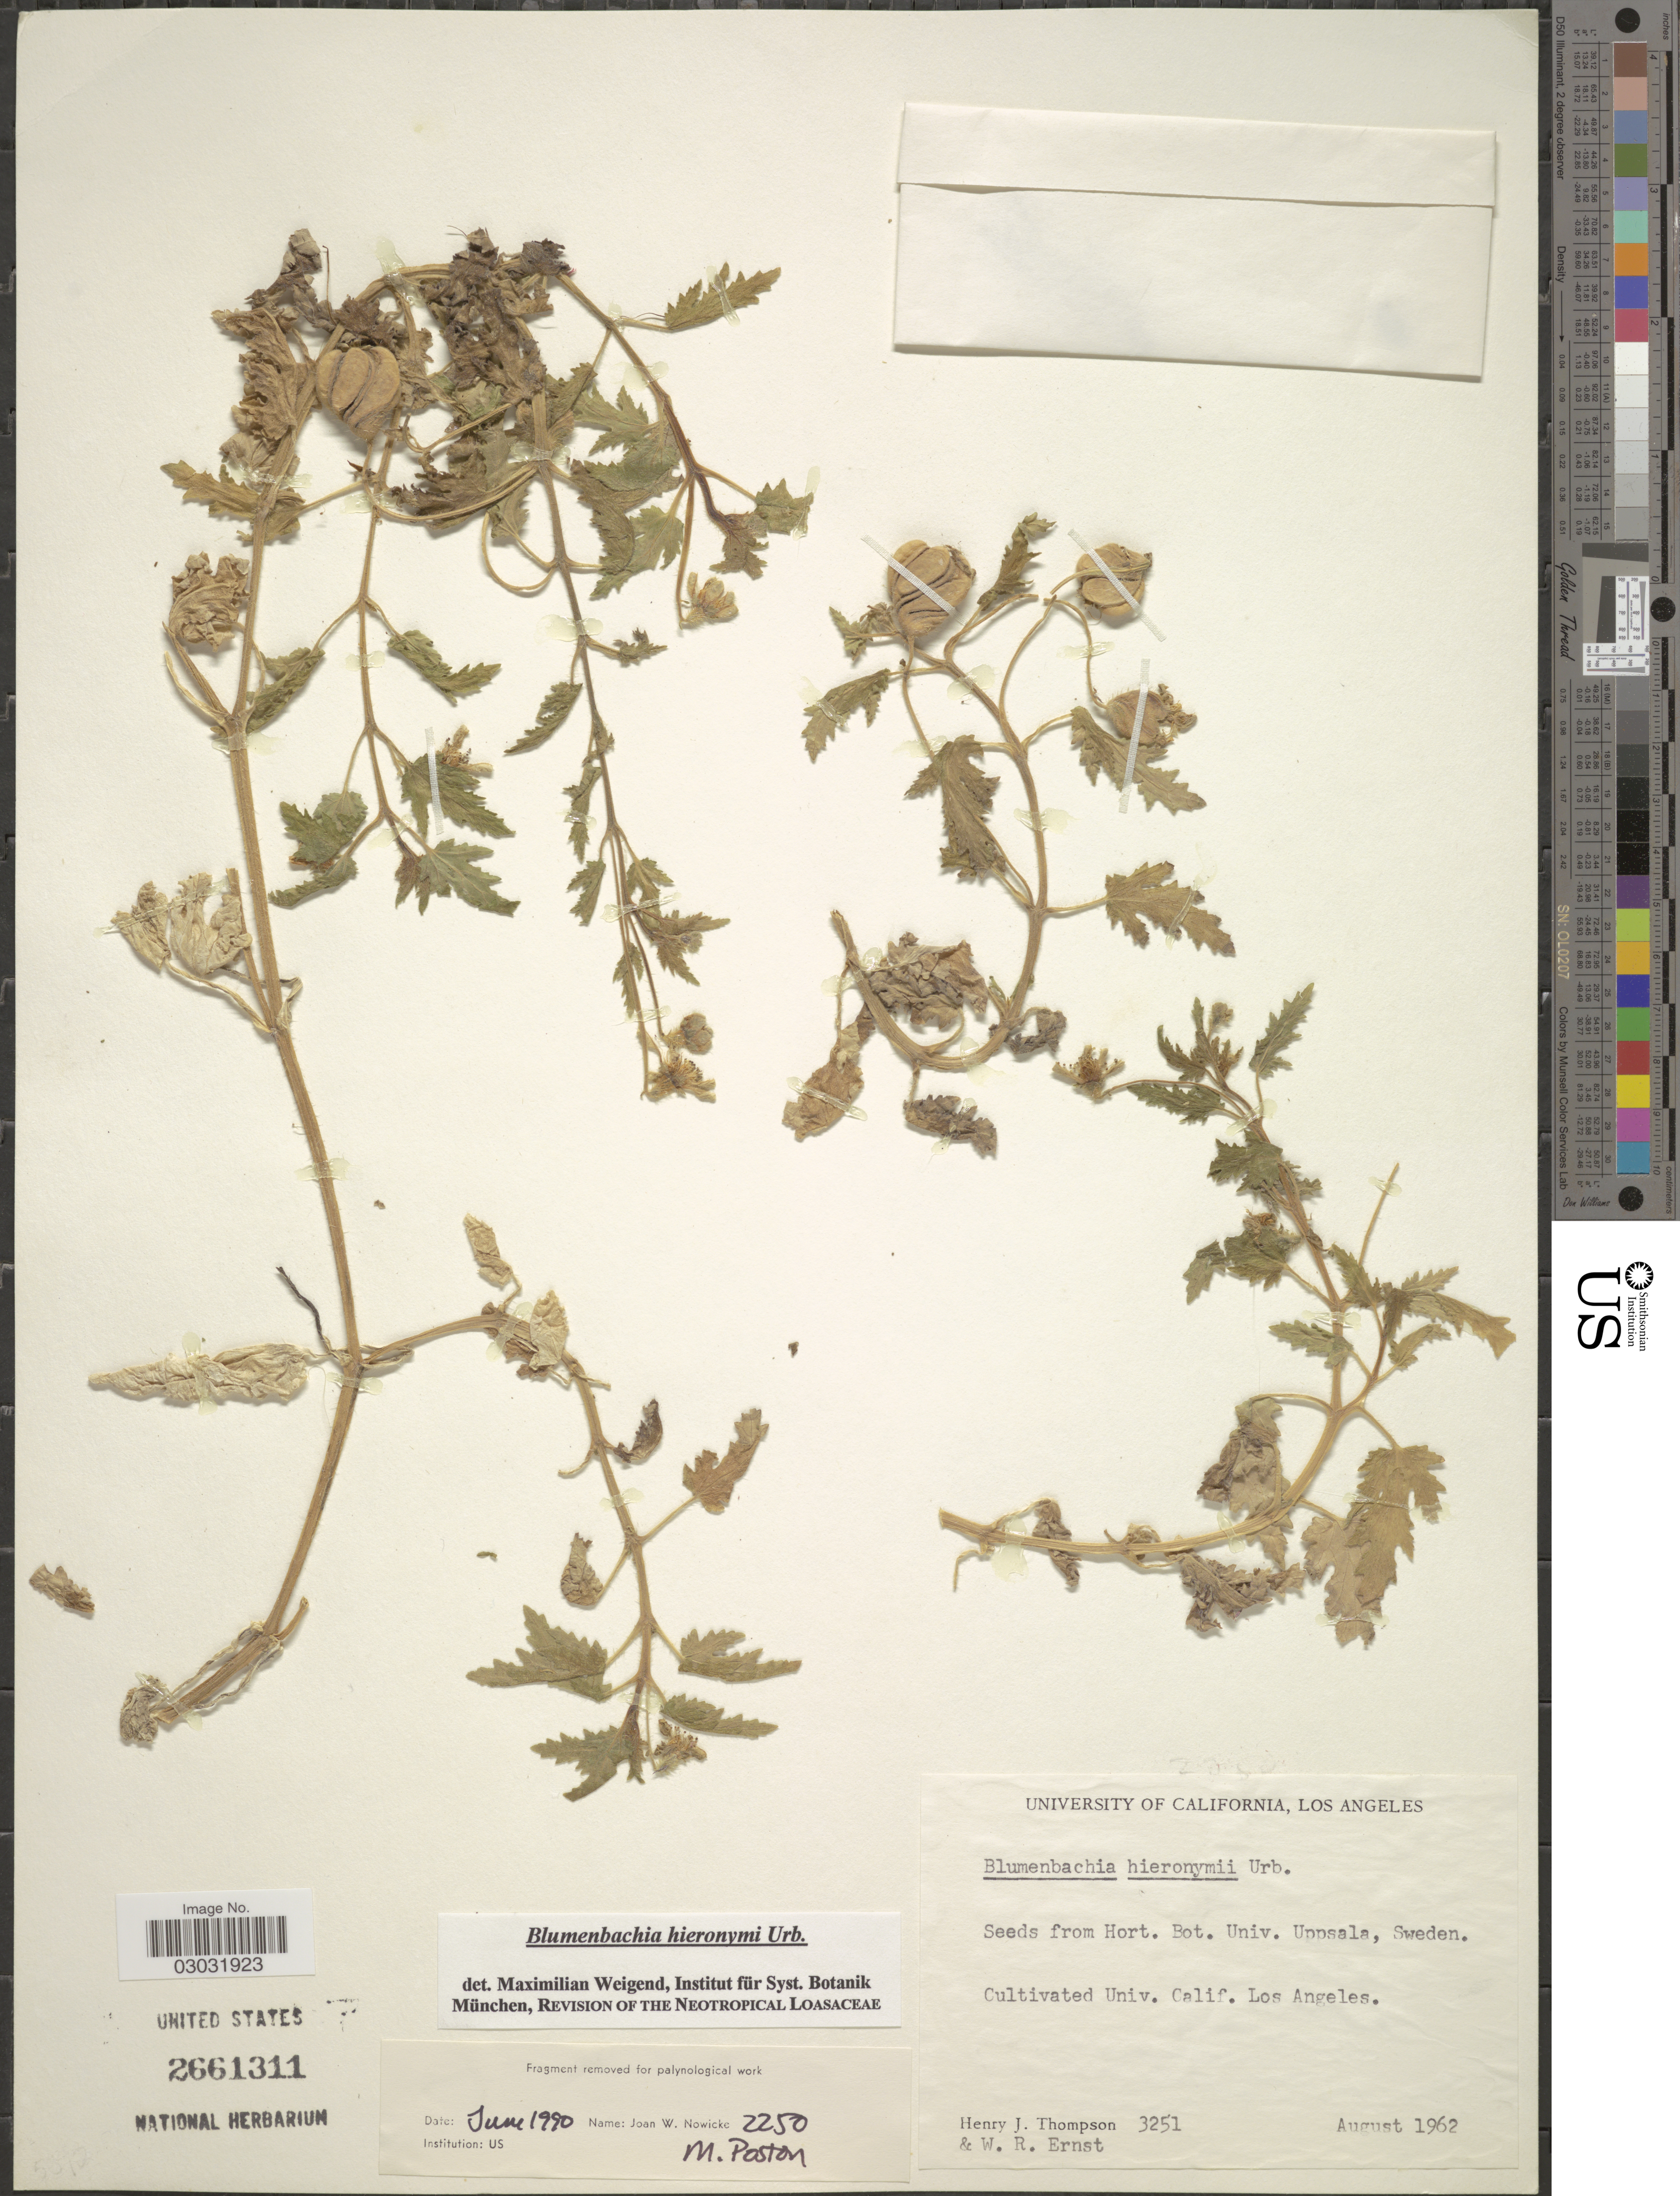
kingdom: Plantae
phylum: Tracheophyta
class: Magnoliopsida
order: Cornales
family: Loasaceae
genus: Blumenbachia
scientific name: Blumenbachia hieronymi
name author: Urb.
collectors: H. J. Thompson & W. R. Ernst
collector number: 3251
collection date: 1962-08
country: United States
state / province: California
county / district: Los Angeles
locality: Univ. Calif. Los Angeles.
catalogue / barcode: US 2661311